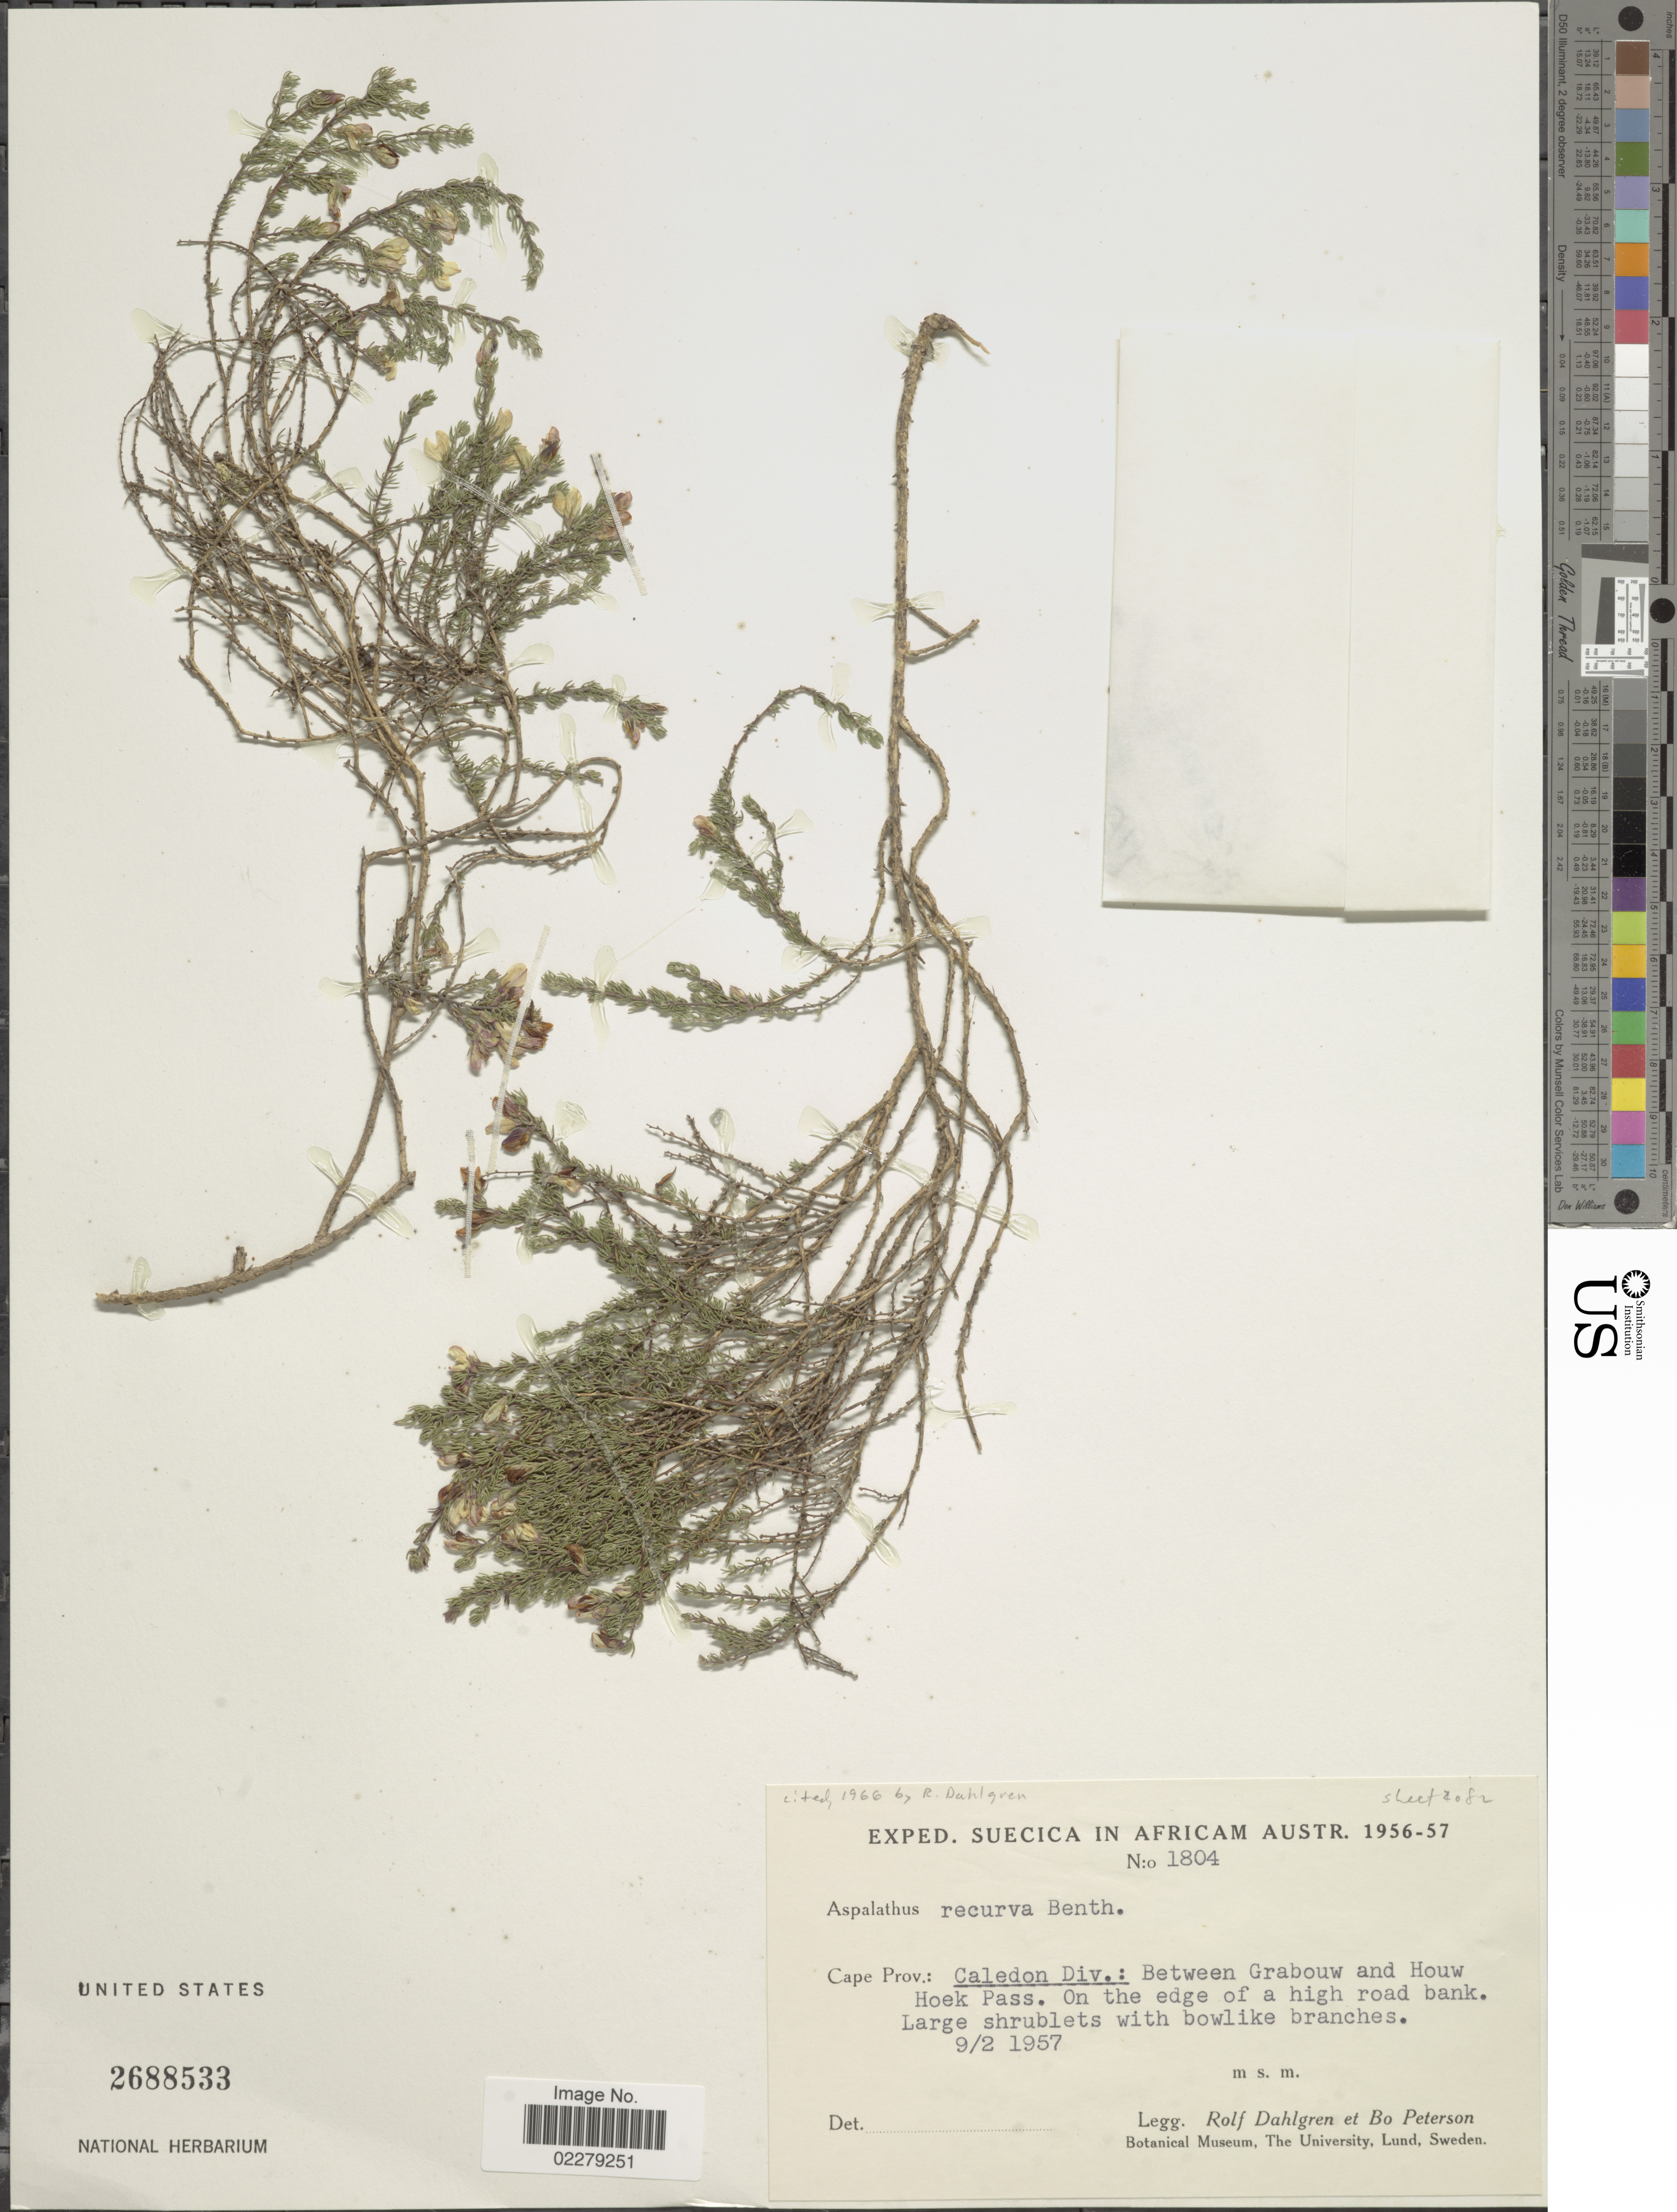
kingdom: Plantae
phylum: Tracheophyta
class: Magnoliopsida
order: Fabales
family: Fabaceae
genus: Aspalathus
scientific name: Aspalathus recurva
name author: Benth.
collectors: R. Dahlgren & B. H. Peterson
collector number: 1804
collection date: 1957-02-09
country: South Africa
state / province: Western Cape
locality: Caledon Div.: Between Grabouw Houw Hoek Pass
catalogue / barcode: US 2688533